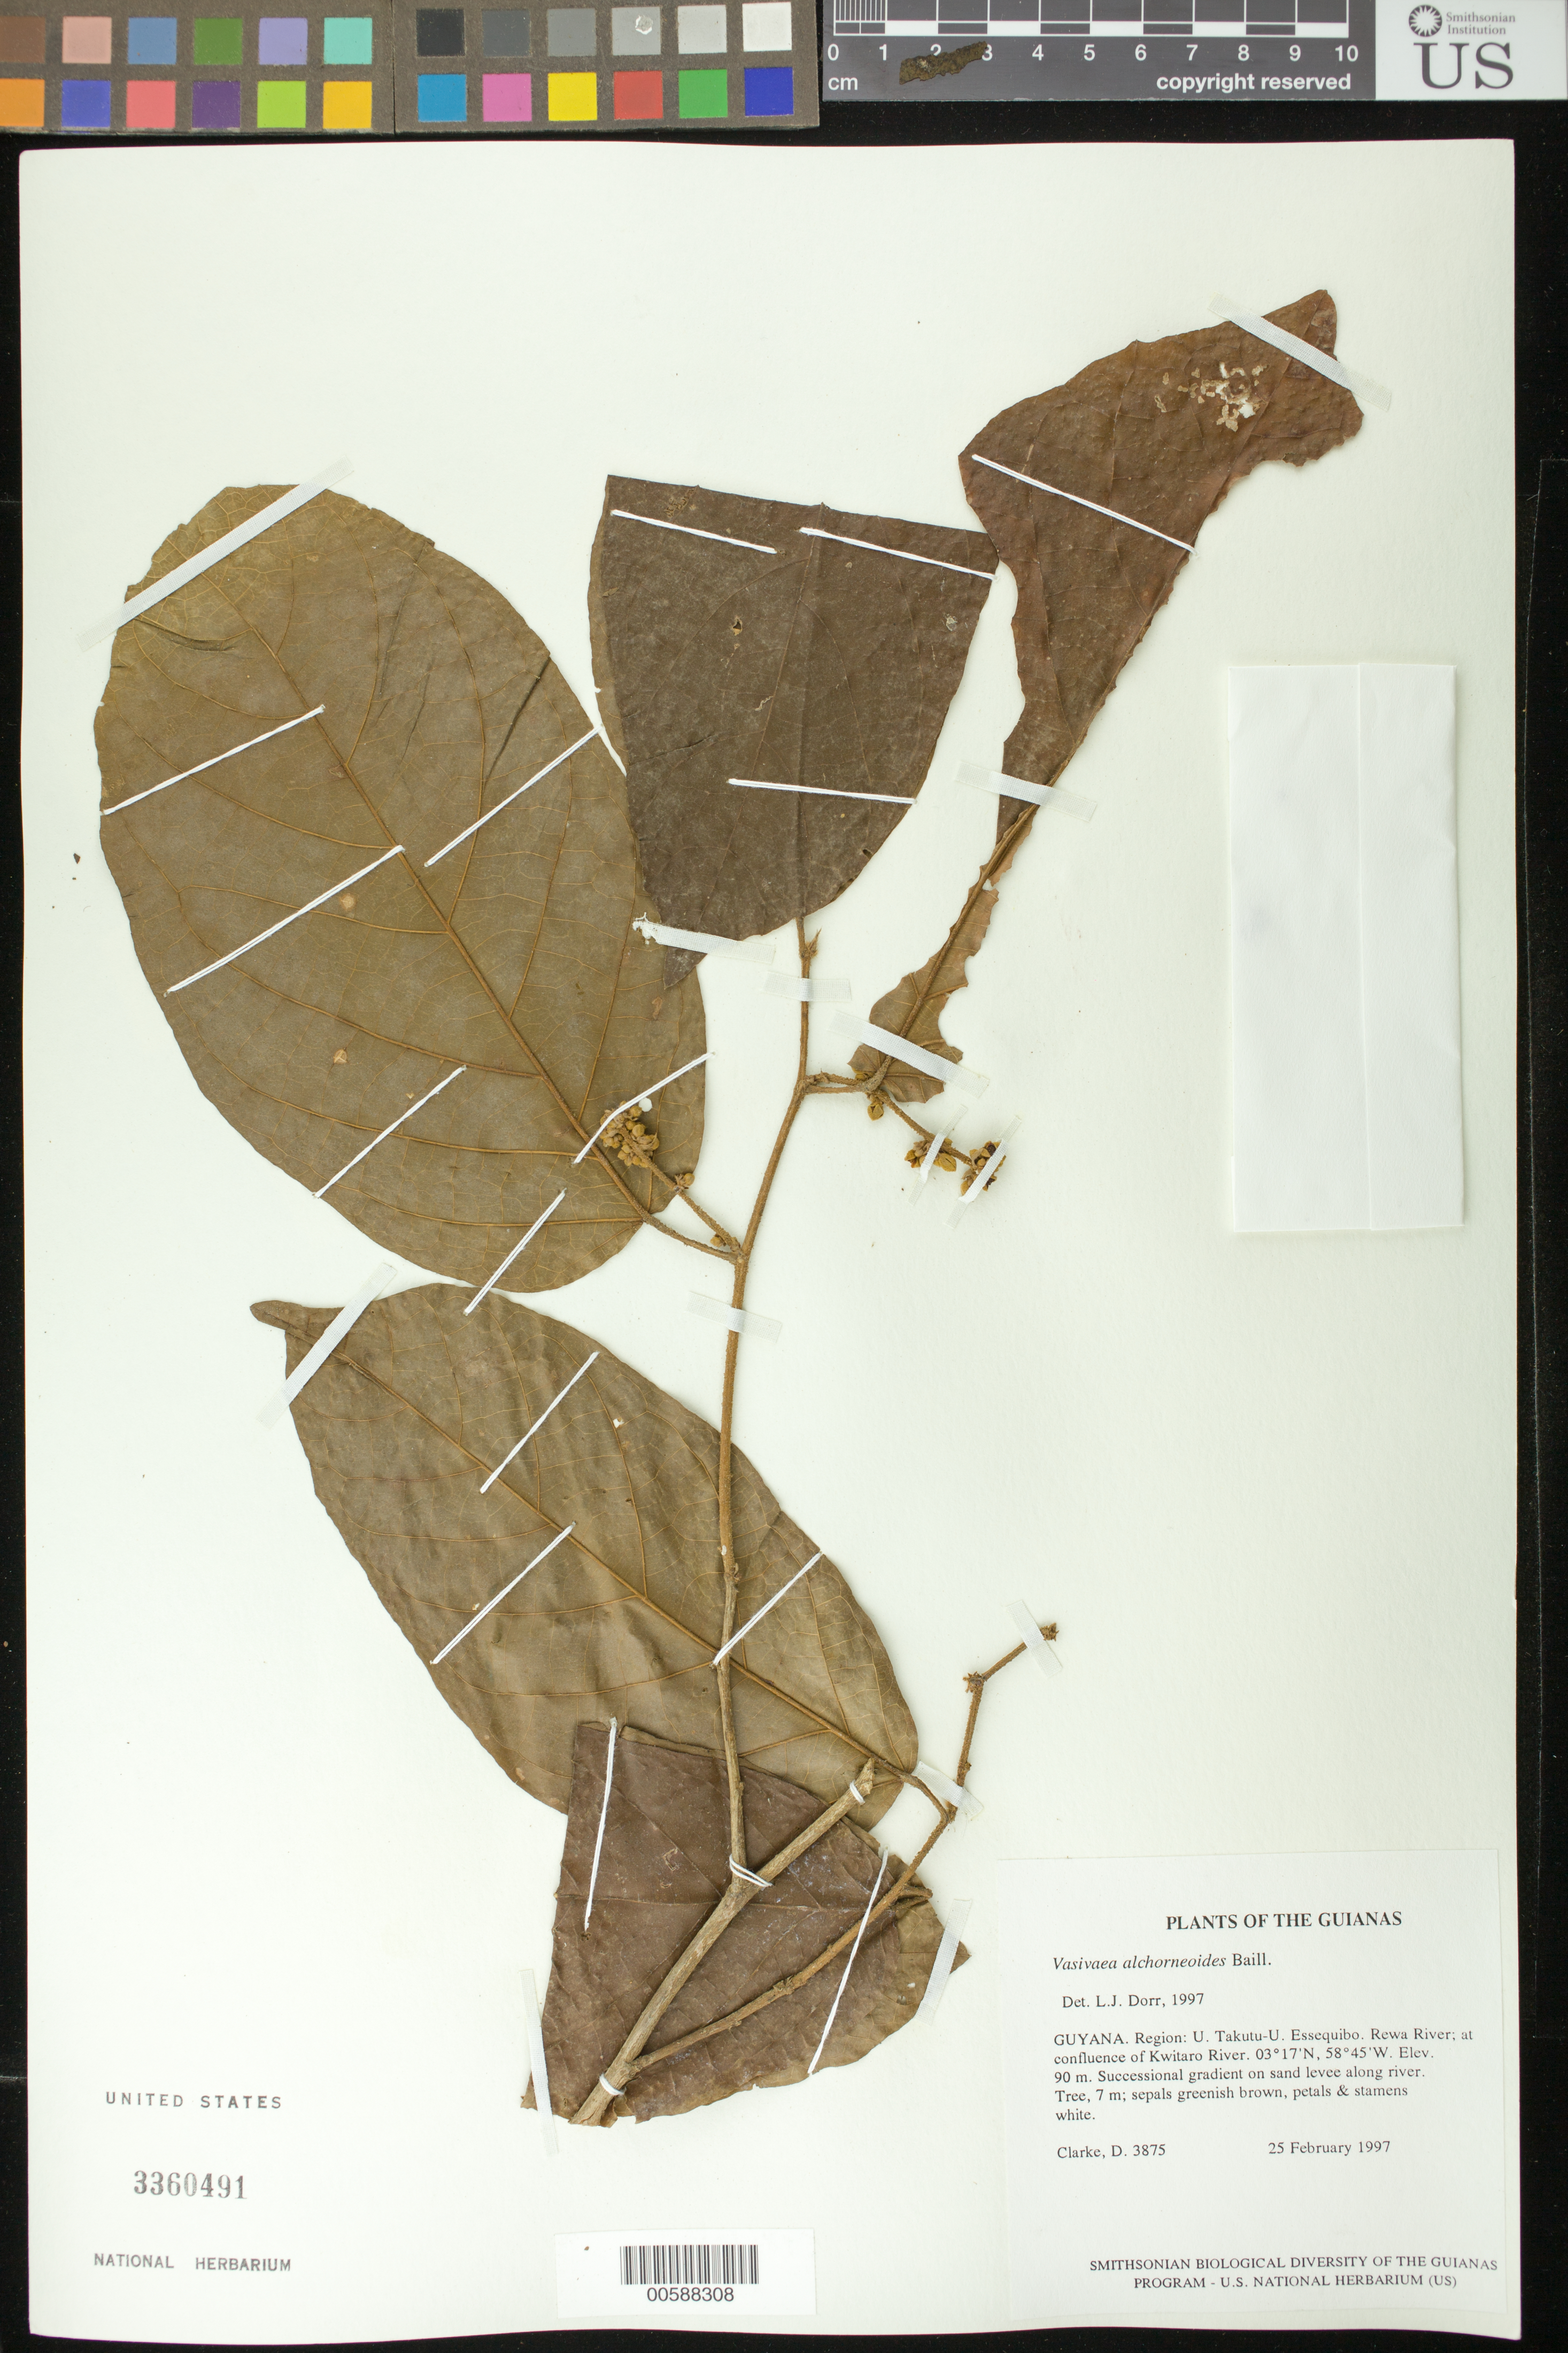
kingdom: Plantae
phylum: Tracheophyta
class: Magnoliopsida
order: Malvales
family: Malvaceae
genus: Vasivaea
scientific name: Vasivaea alchorneoides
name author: Baill.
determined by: Dorr, L. J., (BOT), Smithsonian Institution - National Museum of Natural History (UNITED STATES)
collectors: H. D. Clarke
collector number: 3875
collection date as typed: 25 February 1997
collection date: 1997-02-25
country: Guyana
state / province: U. Takutu-U. Essequibo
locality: Rewa River; at confluence of Kwitaro River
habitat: Successional gradient on sand levee along river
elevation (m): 90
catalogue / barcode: US 3360491